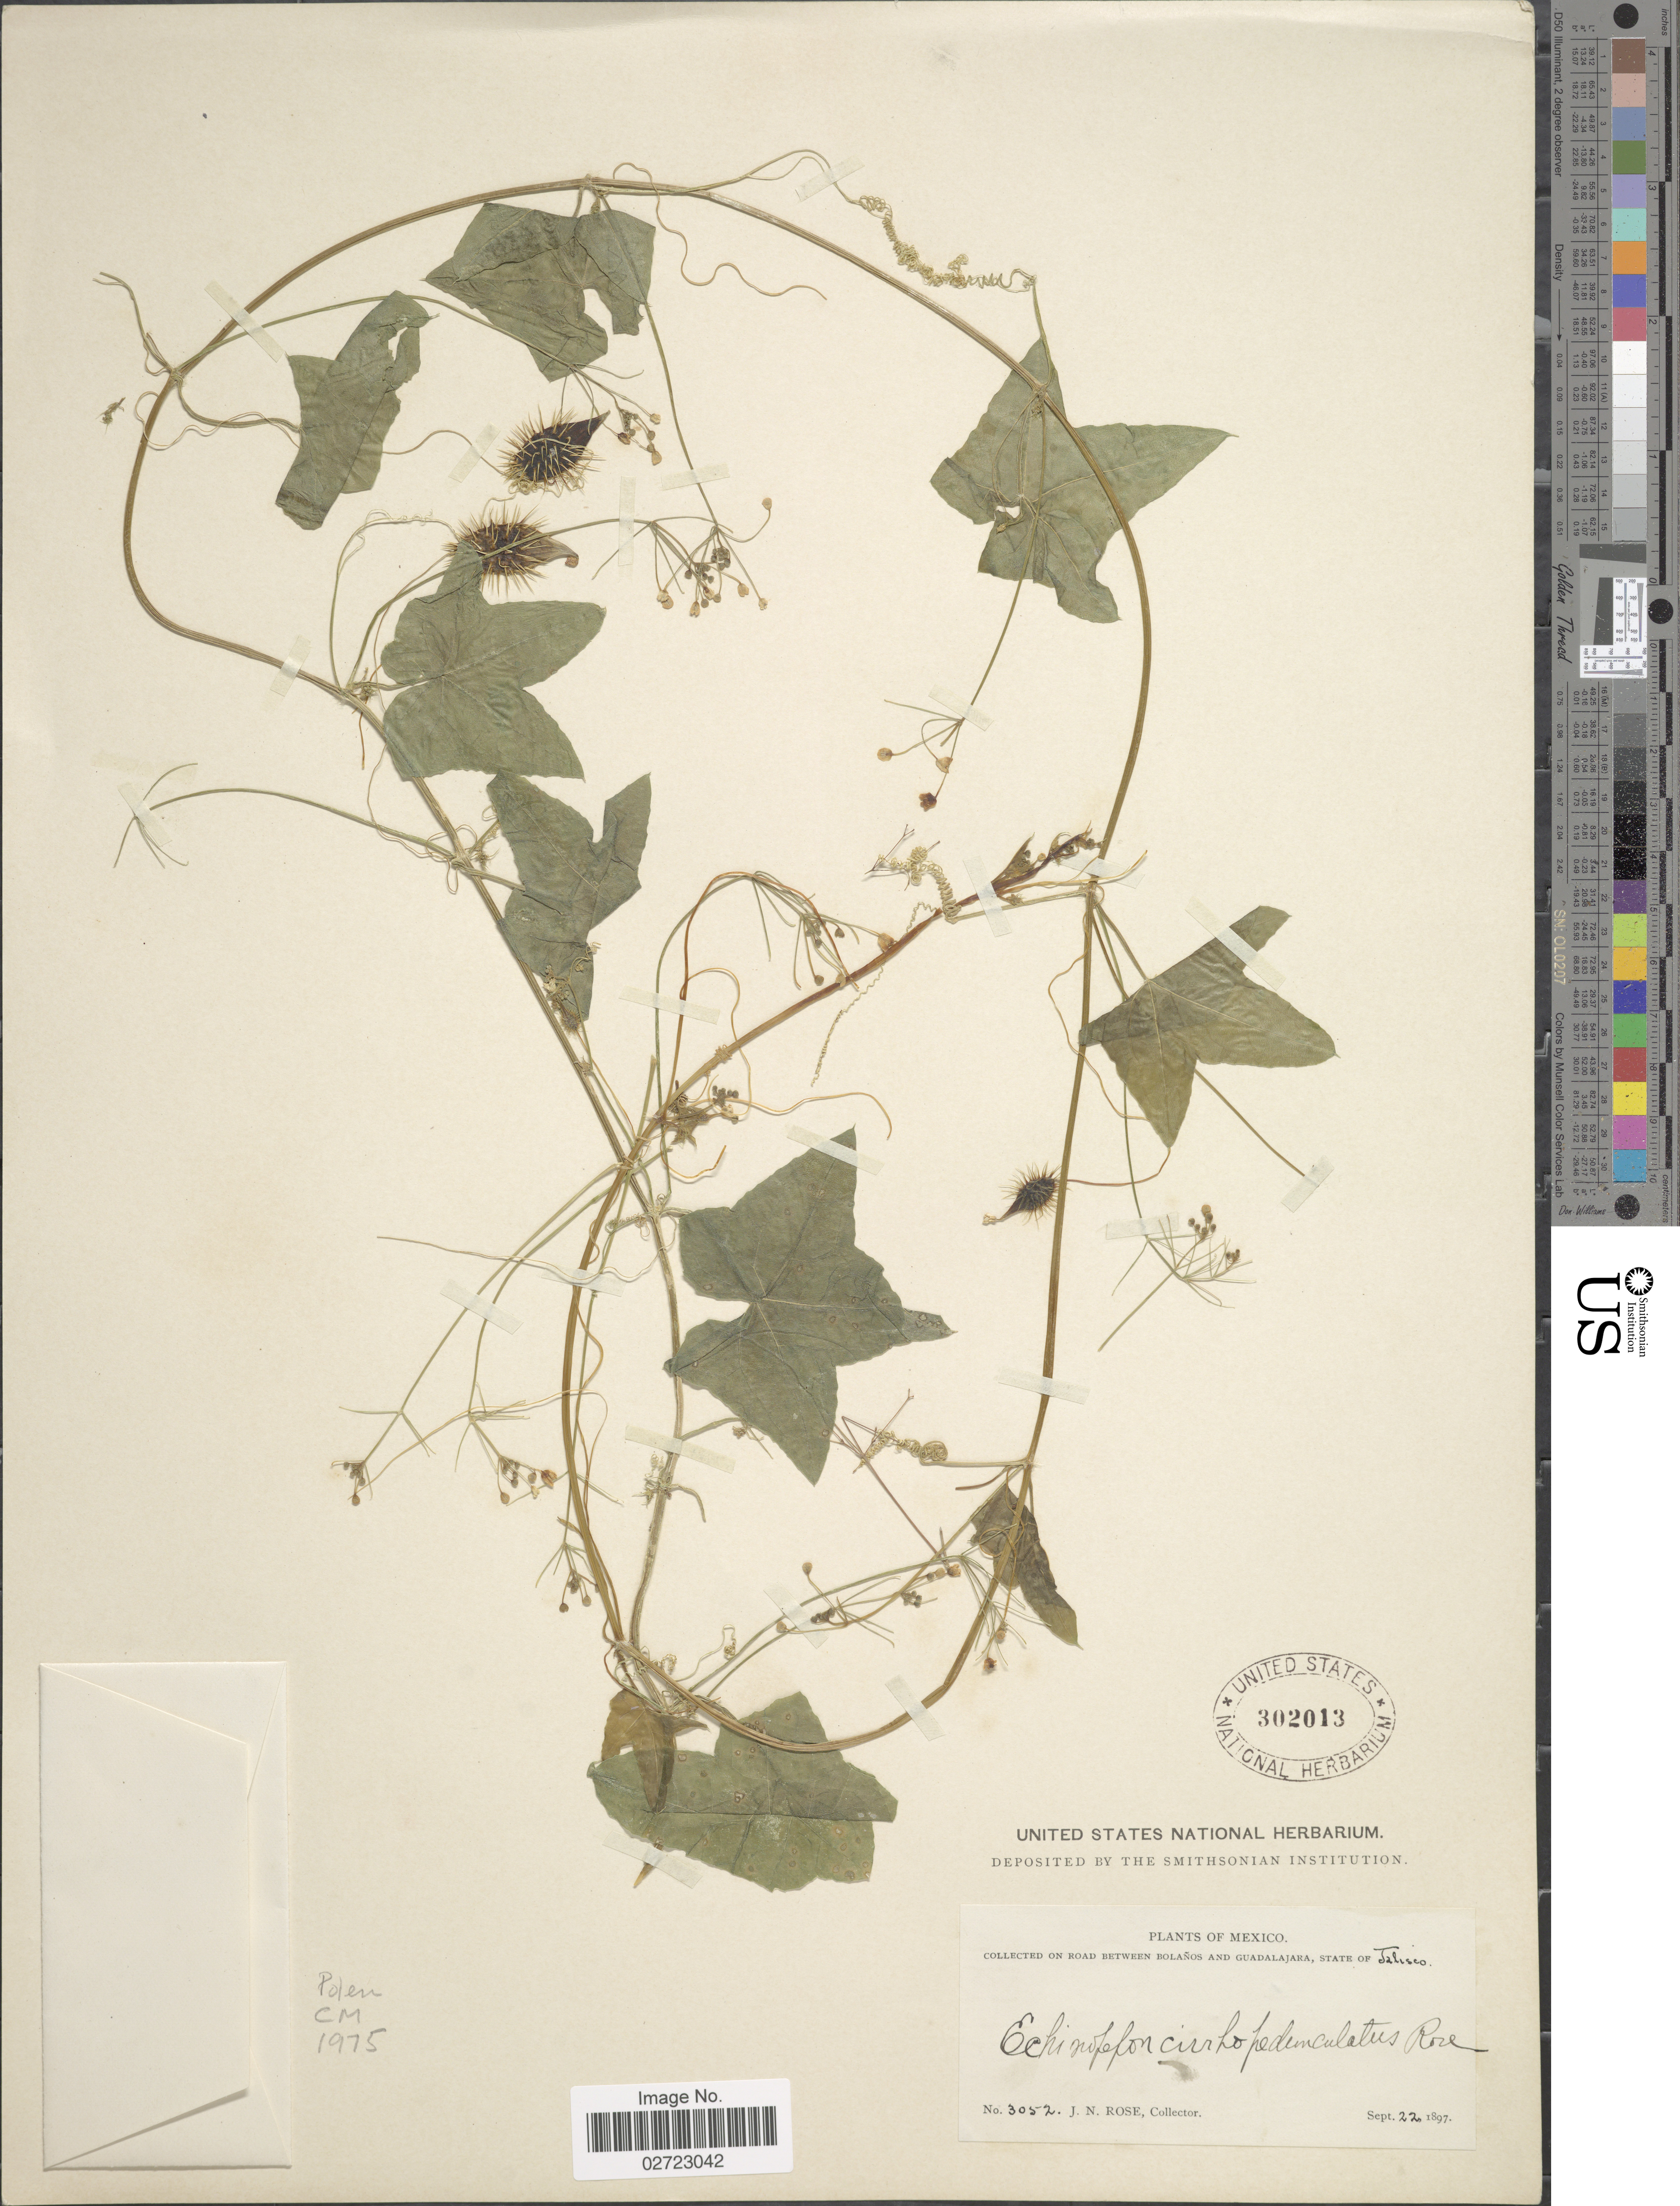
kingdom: Plantae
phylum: Tracheophyta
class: Magnoliopsida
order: Cucurbitales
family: Cucurbitaceae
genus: Echinopepon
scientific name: Echinopepon cirrhopedunculatus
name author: Rose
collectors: J. N. Rose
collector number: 3052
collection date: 1897-09-22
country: Mexico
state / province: Jalisco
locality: On road between Bolanos and Guadalajara.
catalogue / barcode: US 302013